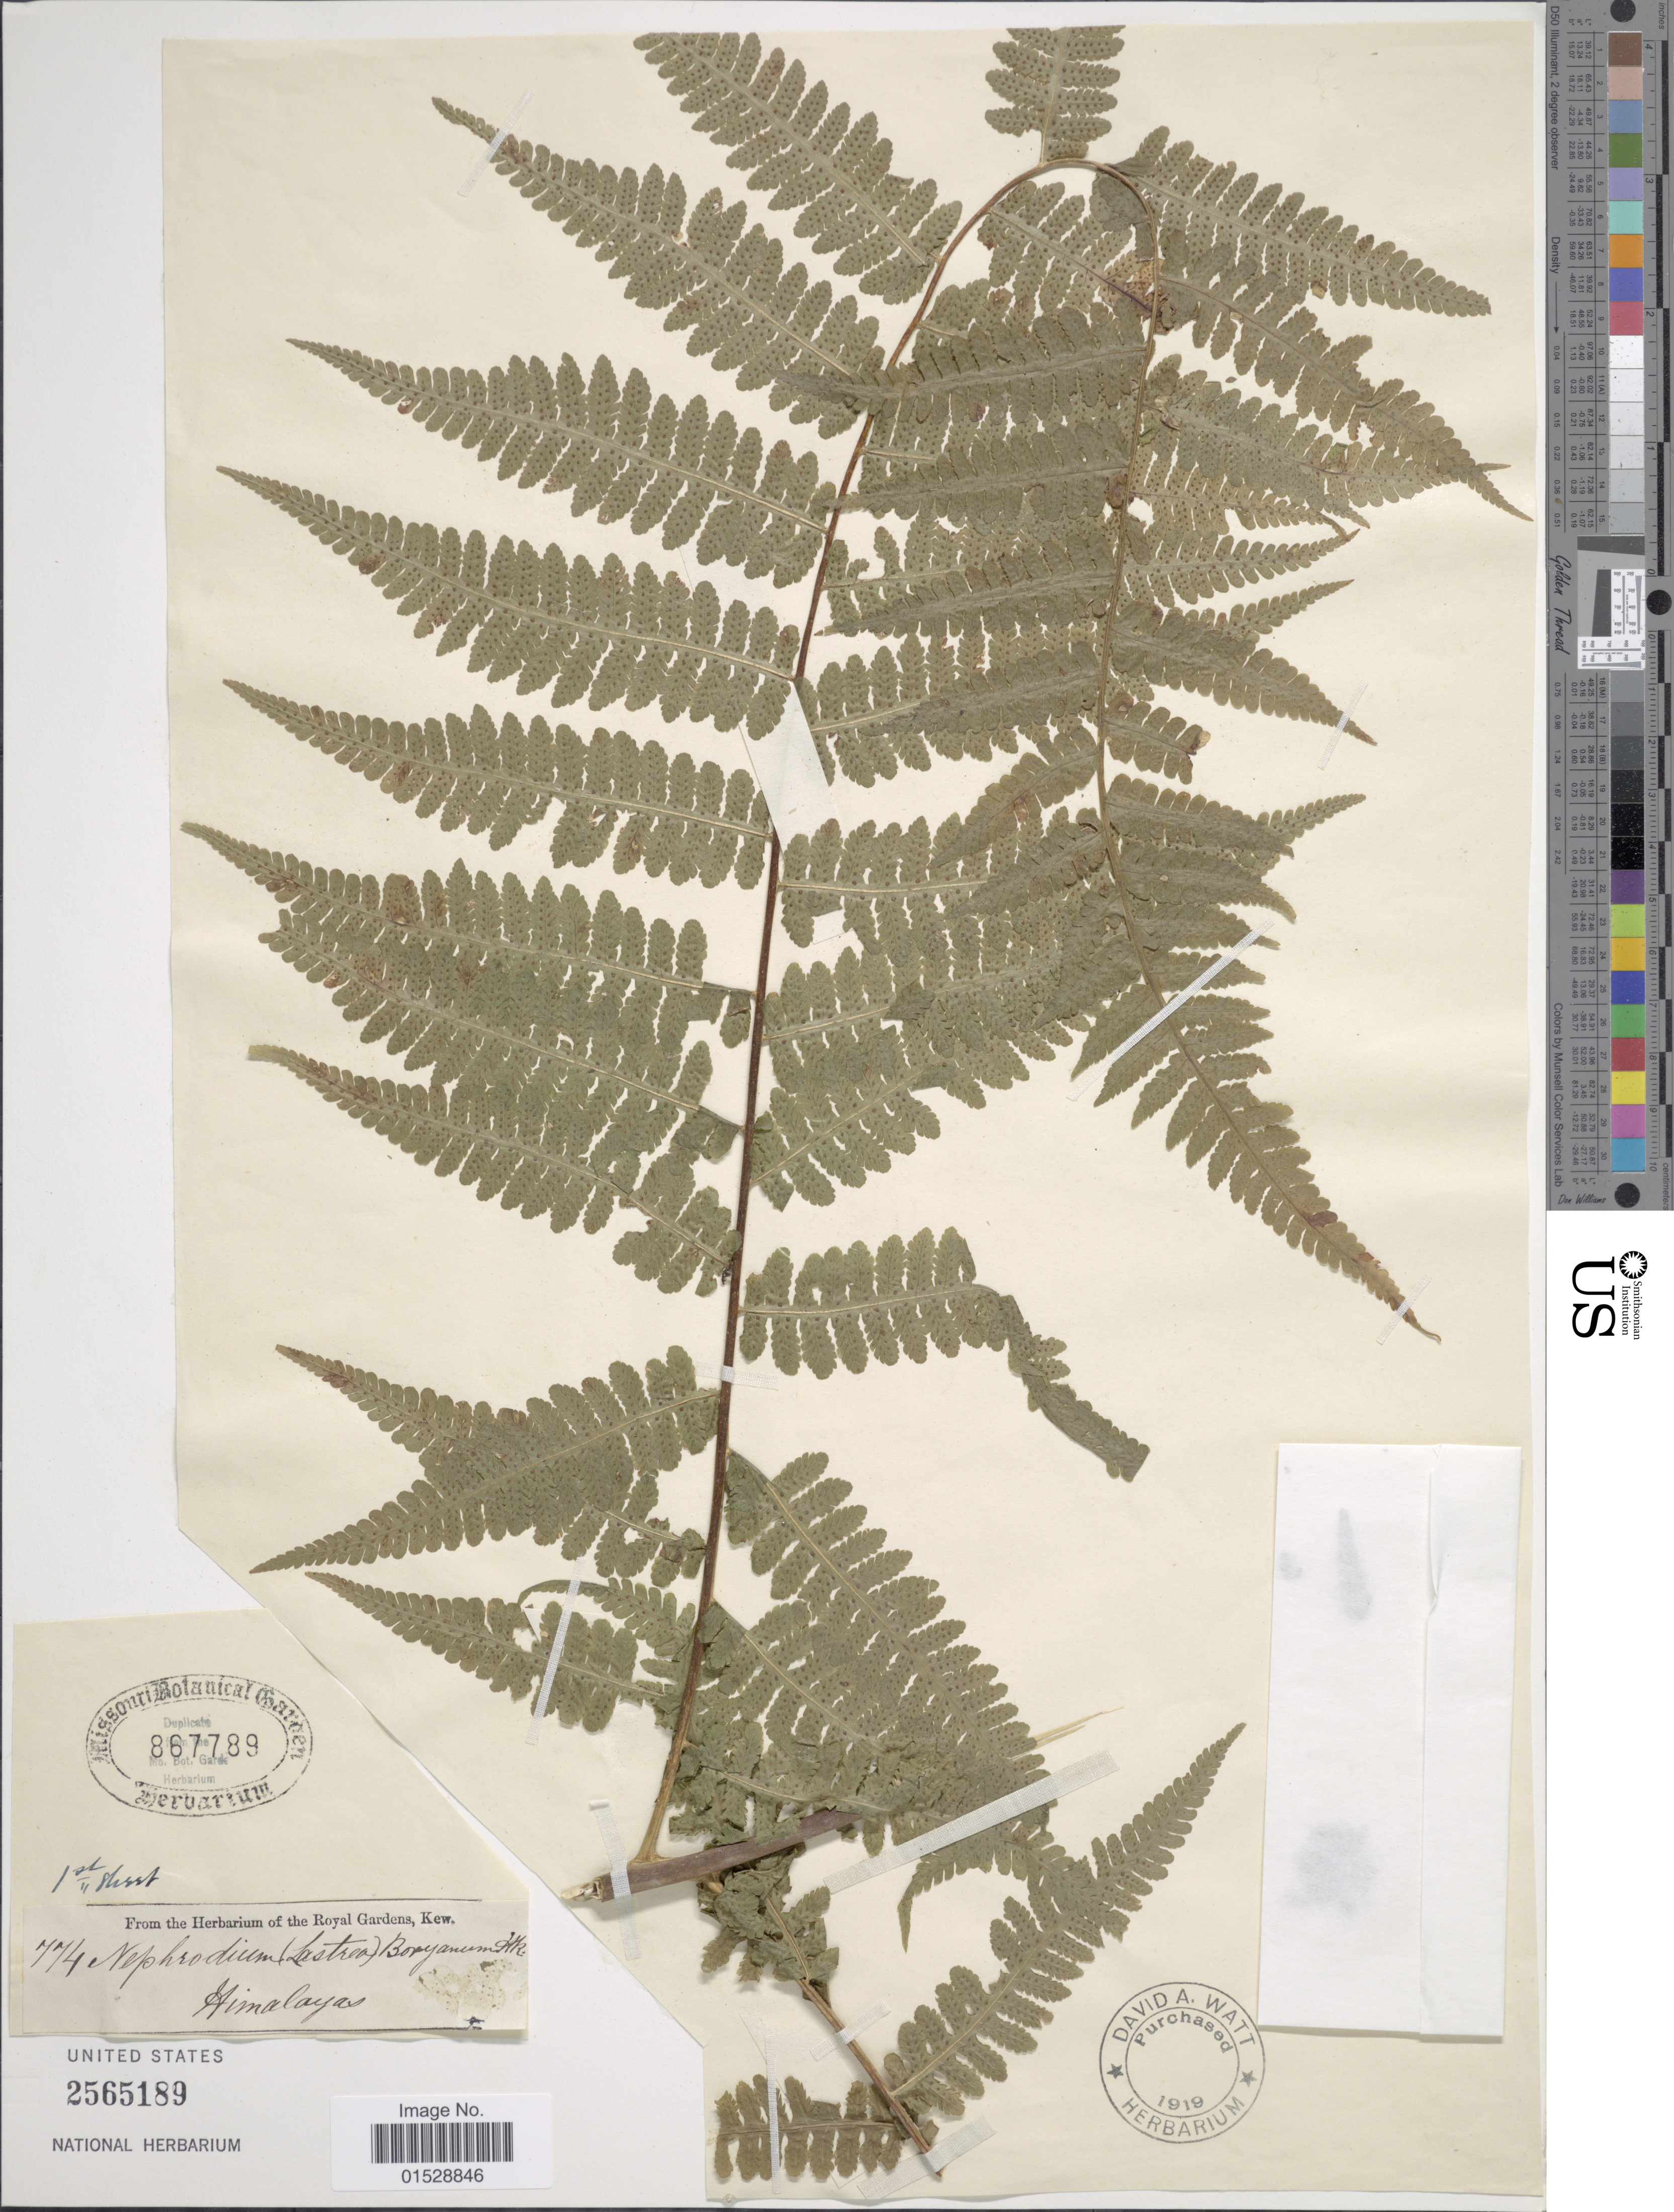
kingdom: Plantae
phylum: Tracheophyta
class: Polypodiopsida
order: Polypodiales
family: Athyriaceae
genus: Deparia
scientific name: Deparia boryana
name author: (Willd.) M. Kato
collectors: ex herb. David A. Watt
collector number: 774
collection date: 1919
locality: Himalayas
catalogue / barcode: US 2565189